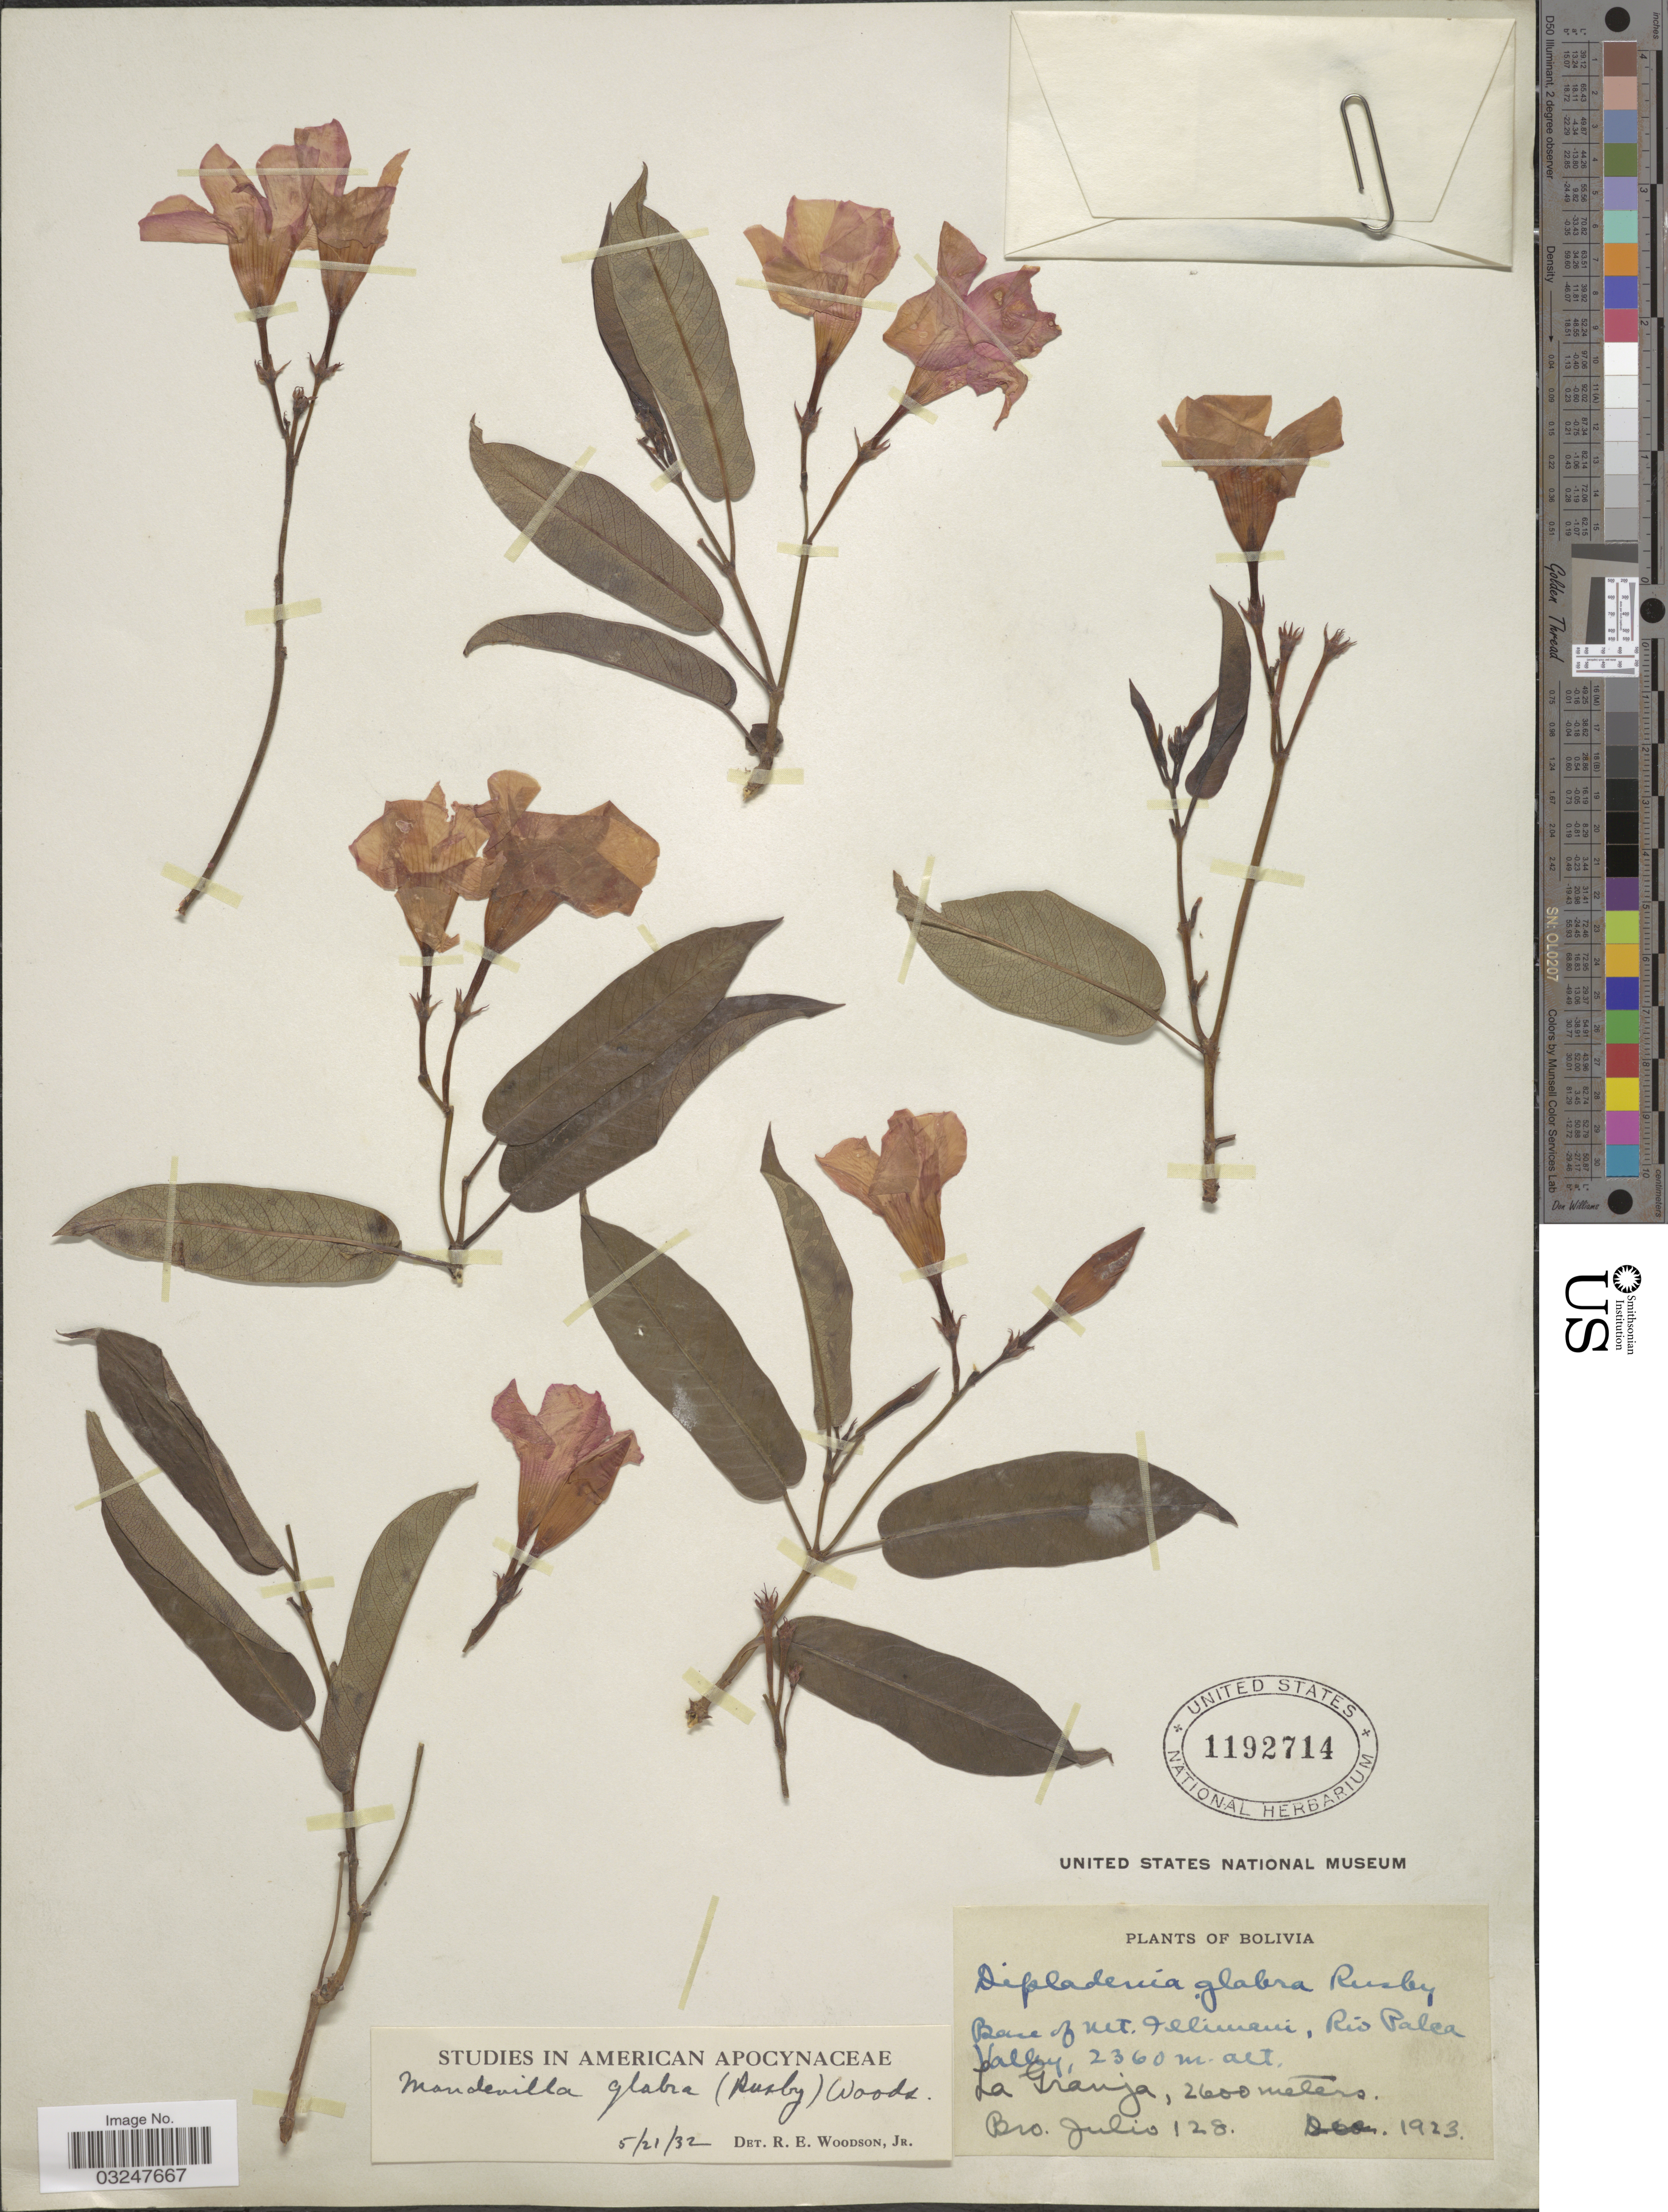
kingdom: Plantae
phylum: Tracheophyta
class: Magnoliopsida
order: Gentianales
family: Apocynaceae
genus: Mandevilla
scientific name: Mandevilla glabra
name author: N.E. Br.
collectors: Bro. Julio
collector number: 128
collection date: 1923-12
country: Bolivia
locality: Base of Mt. Illimani, Rio Palca Valley, La Granja.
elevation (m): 2360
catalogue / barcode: US 1192714